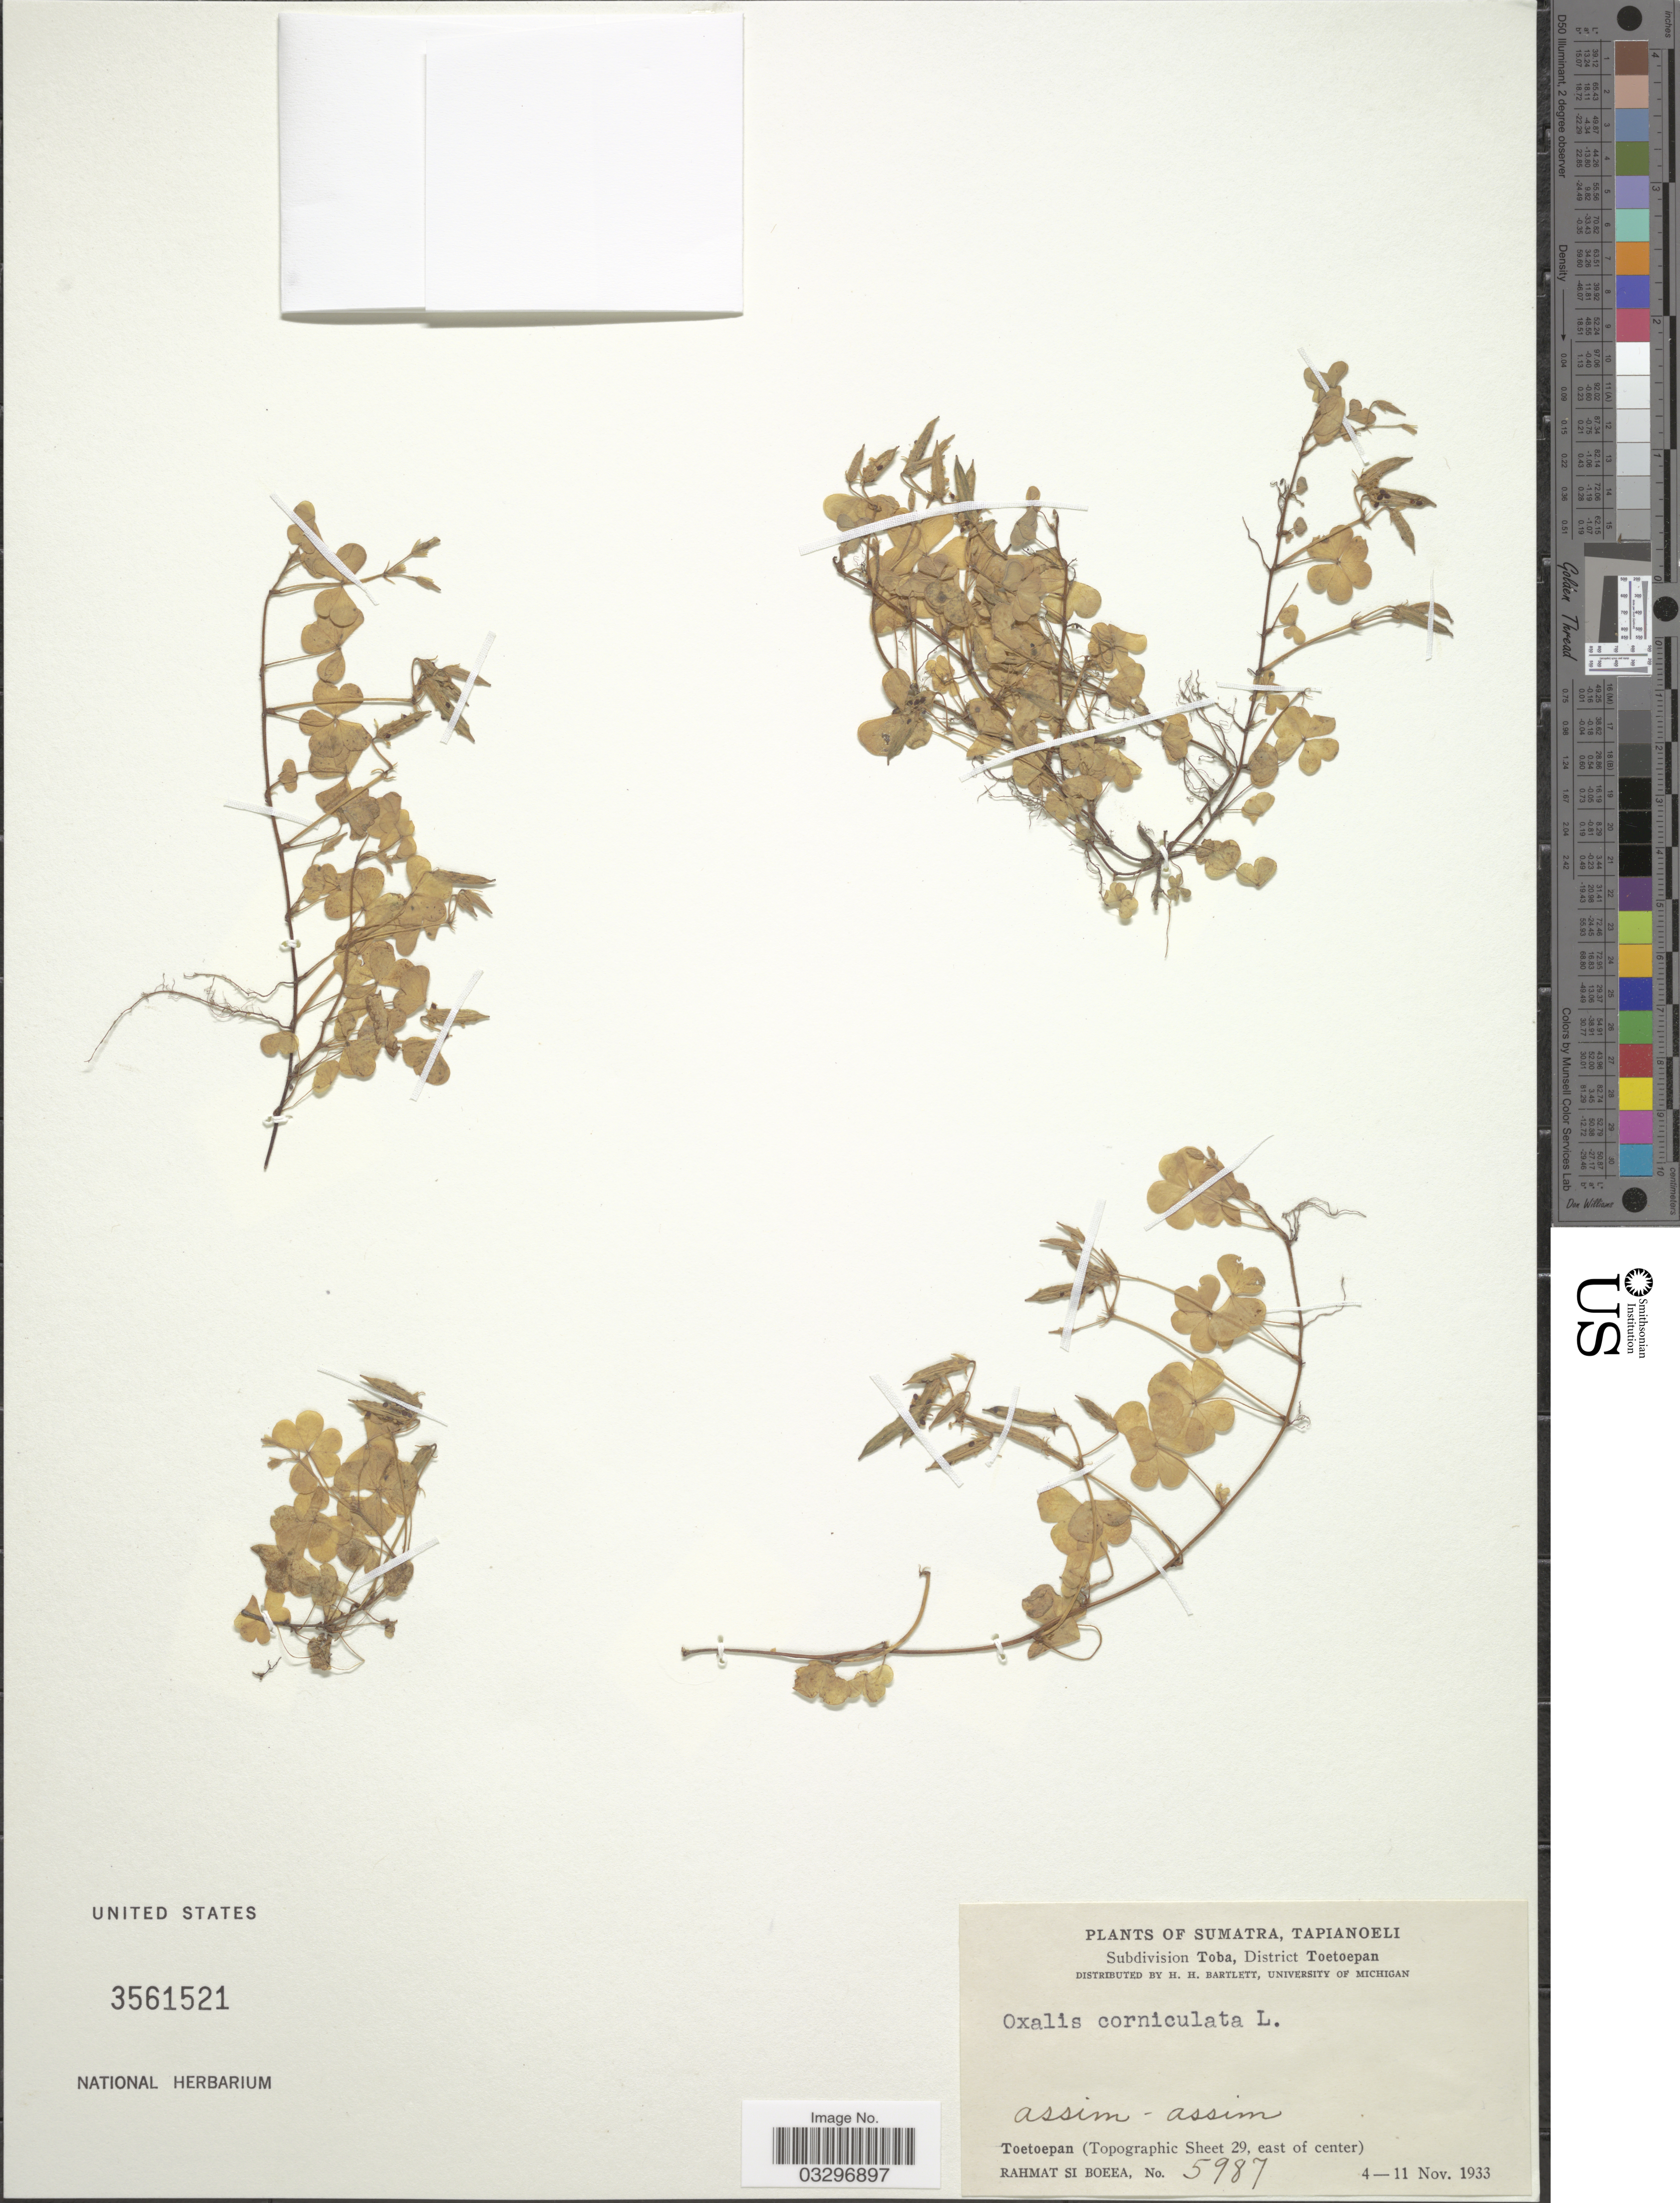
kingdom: Plantae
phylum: Tracheophyta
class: Magnoliopsida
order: Oxalidales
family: Oxalidaceae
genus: Oxalis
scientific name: Oxalis corniculata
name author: L.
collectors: Rahmat Si Boeea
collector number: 5987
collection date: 1933-11-04/1933-11-11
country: Indonesia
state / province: Sumatra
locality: Tapianoeli. Subdivision Toba, District Toetoepan. Assim - Assim. Toetoepan (Topographic Sheet 29, east of center).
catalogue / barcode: US 3561521